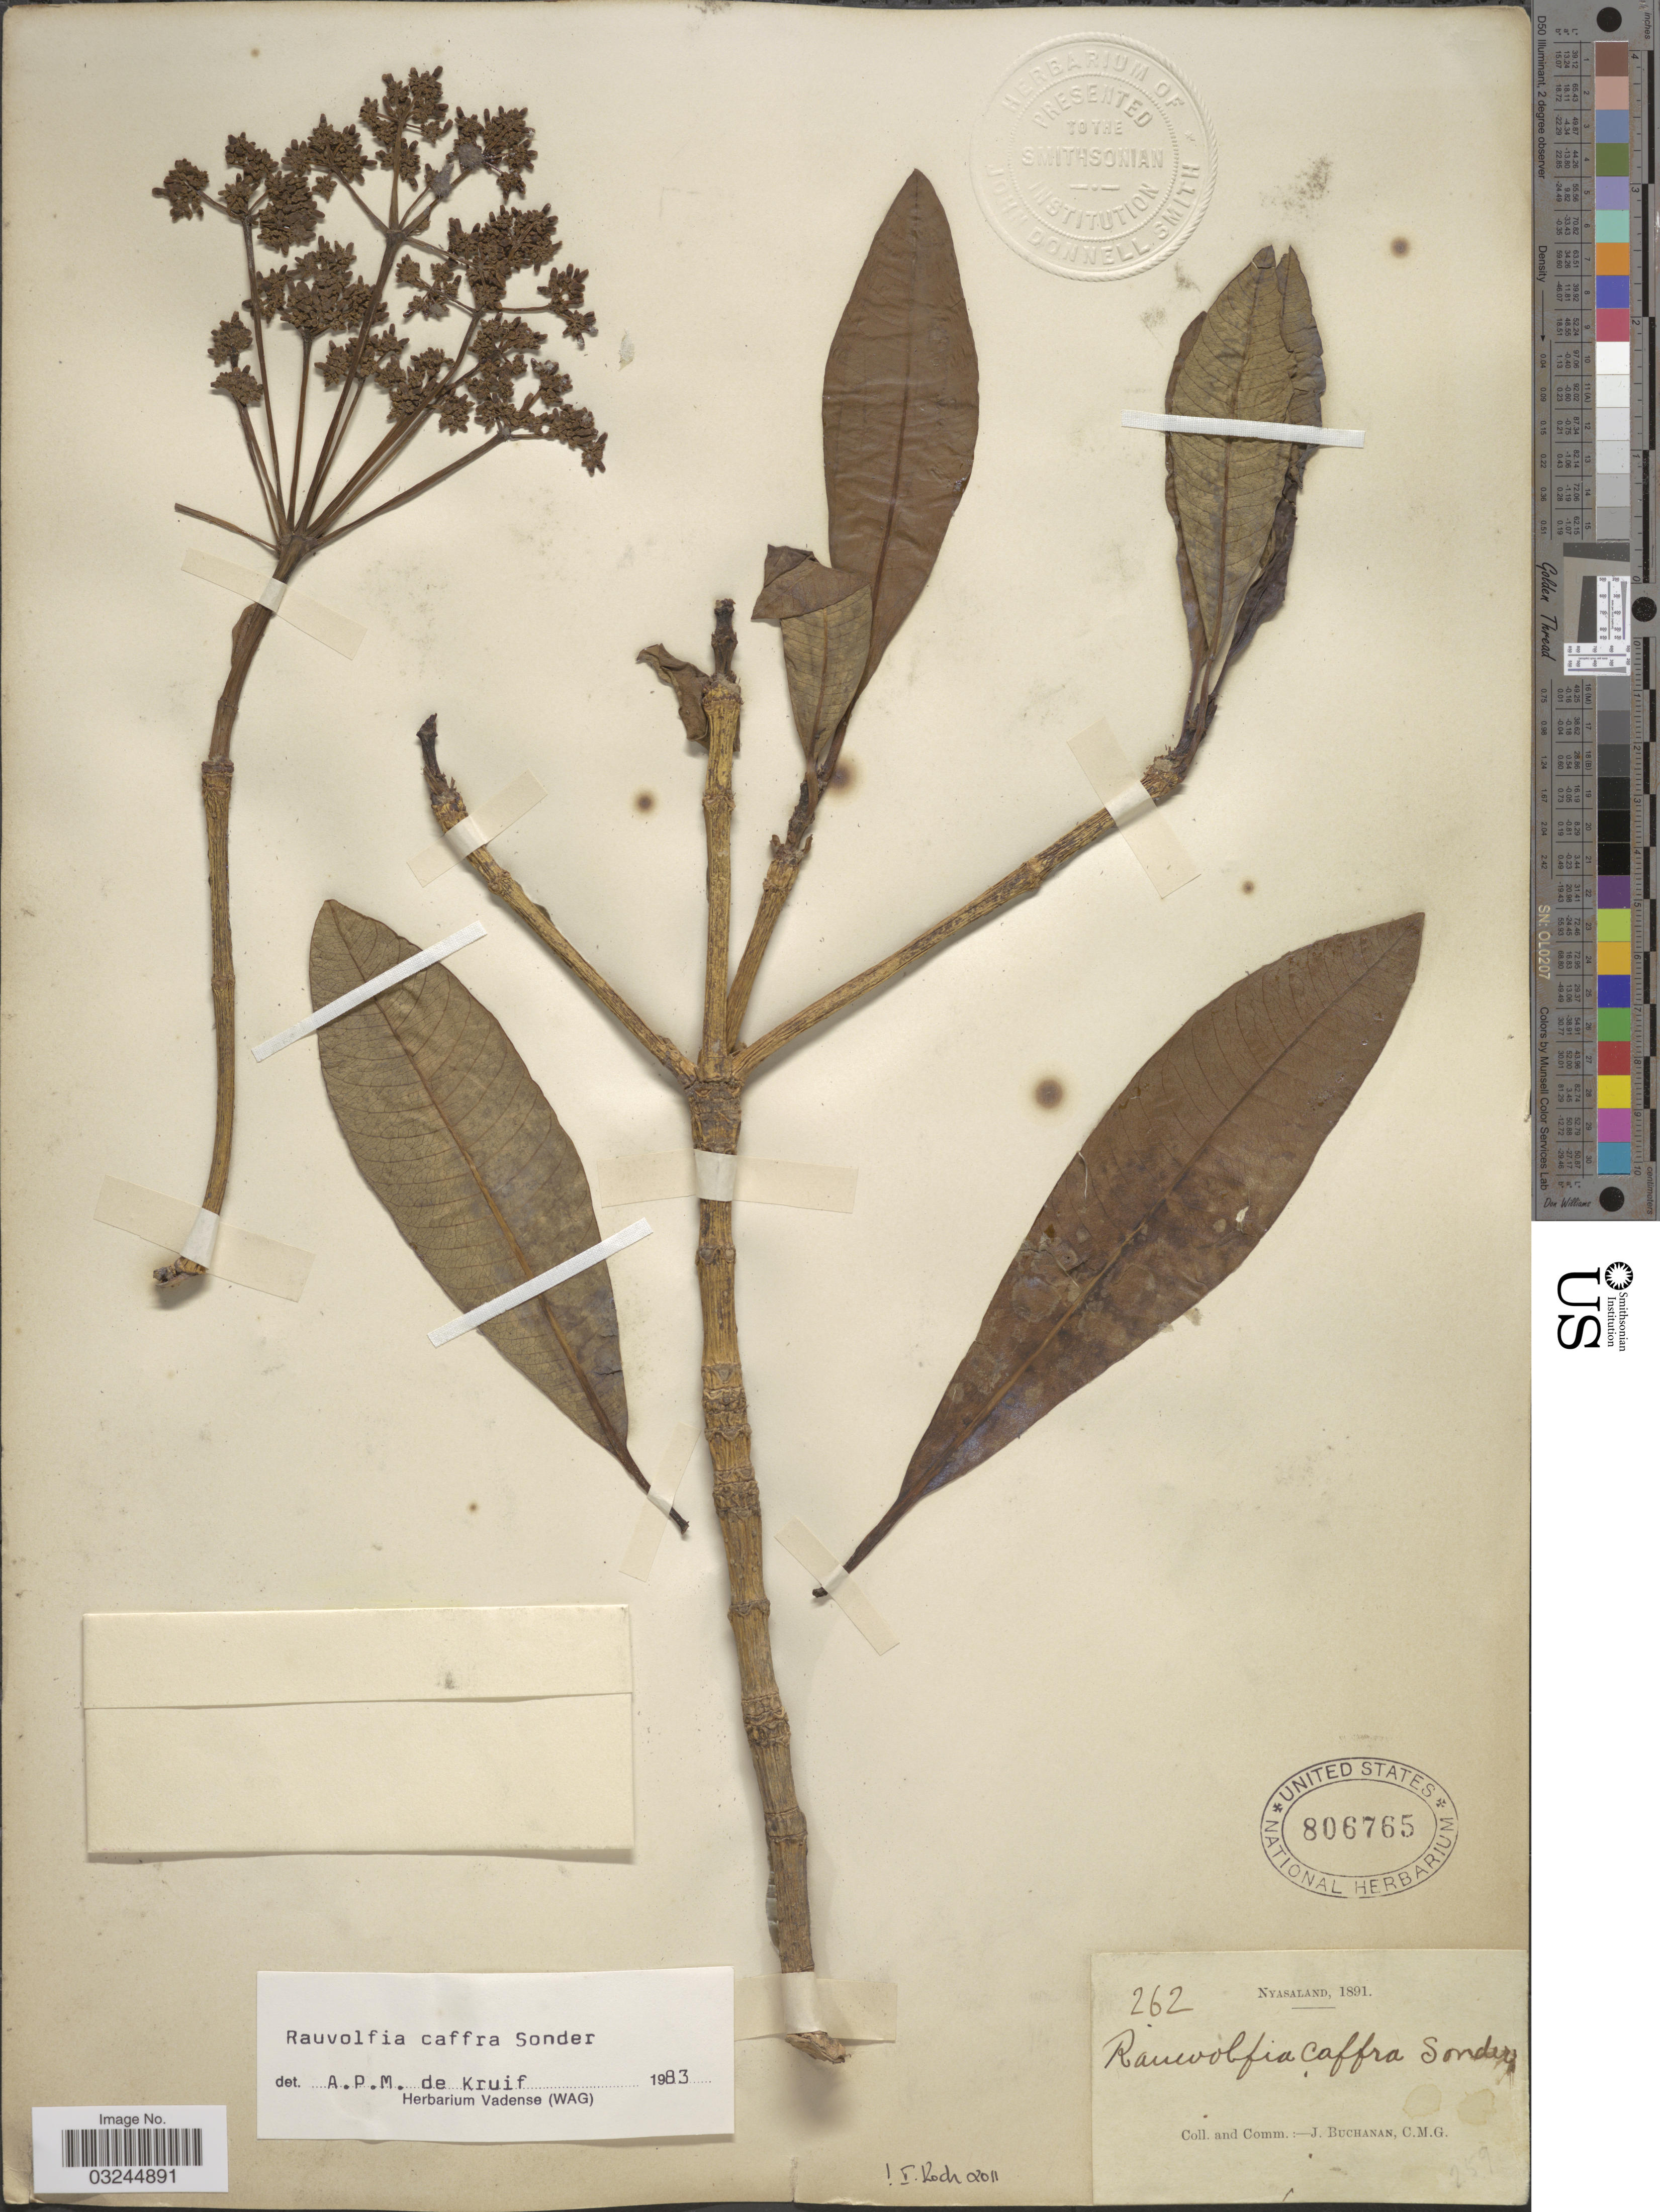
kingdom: Plantae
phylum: Tracheophyta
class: Magnoliopsida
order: Gentianales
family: Apocynaceae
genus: Rauvolfia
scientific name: Rauvolfia caffra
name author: Sond.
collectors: J. Buchanan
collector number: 262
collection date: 1891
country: Malawi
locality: Nyasaland.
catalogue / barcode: US 806765